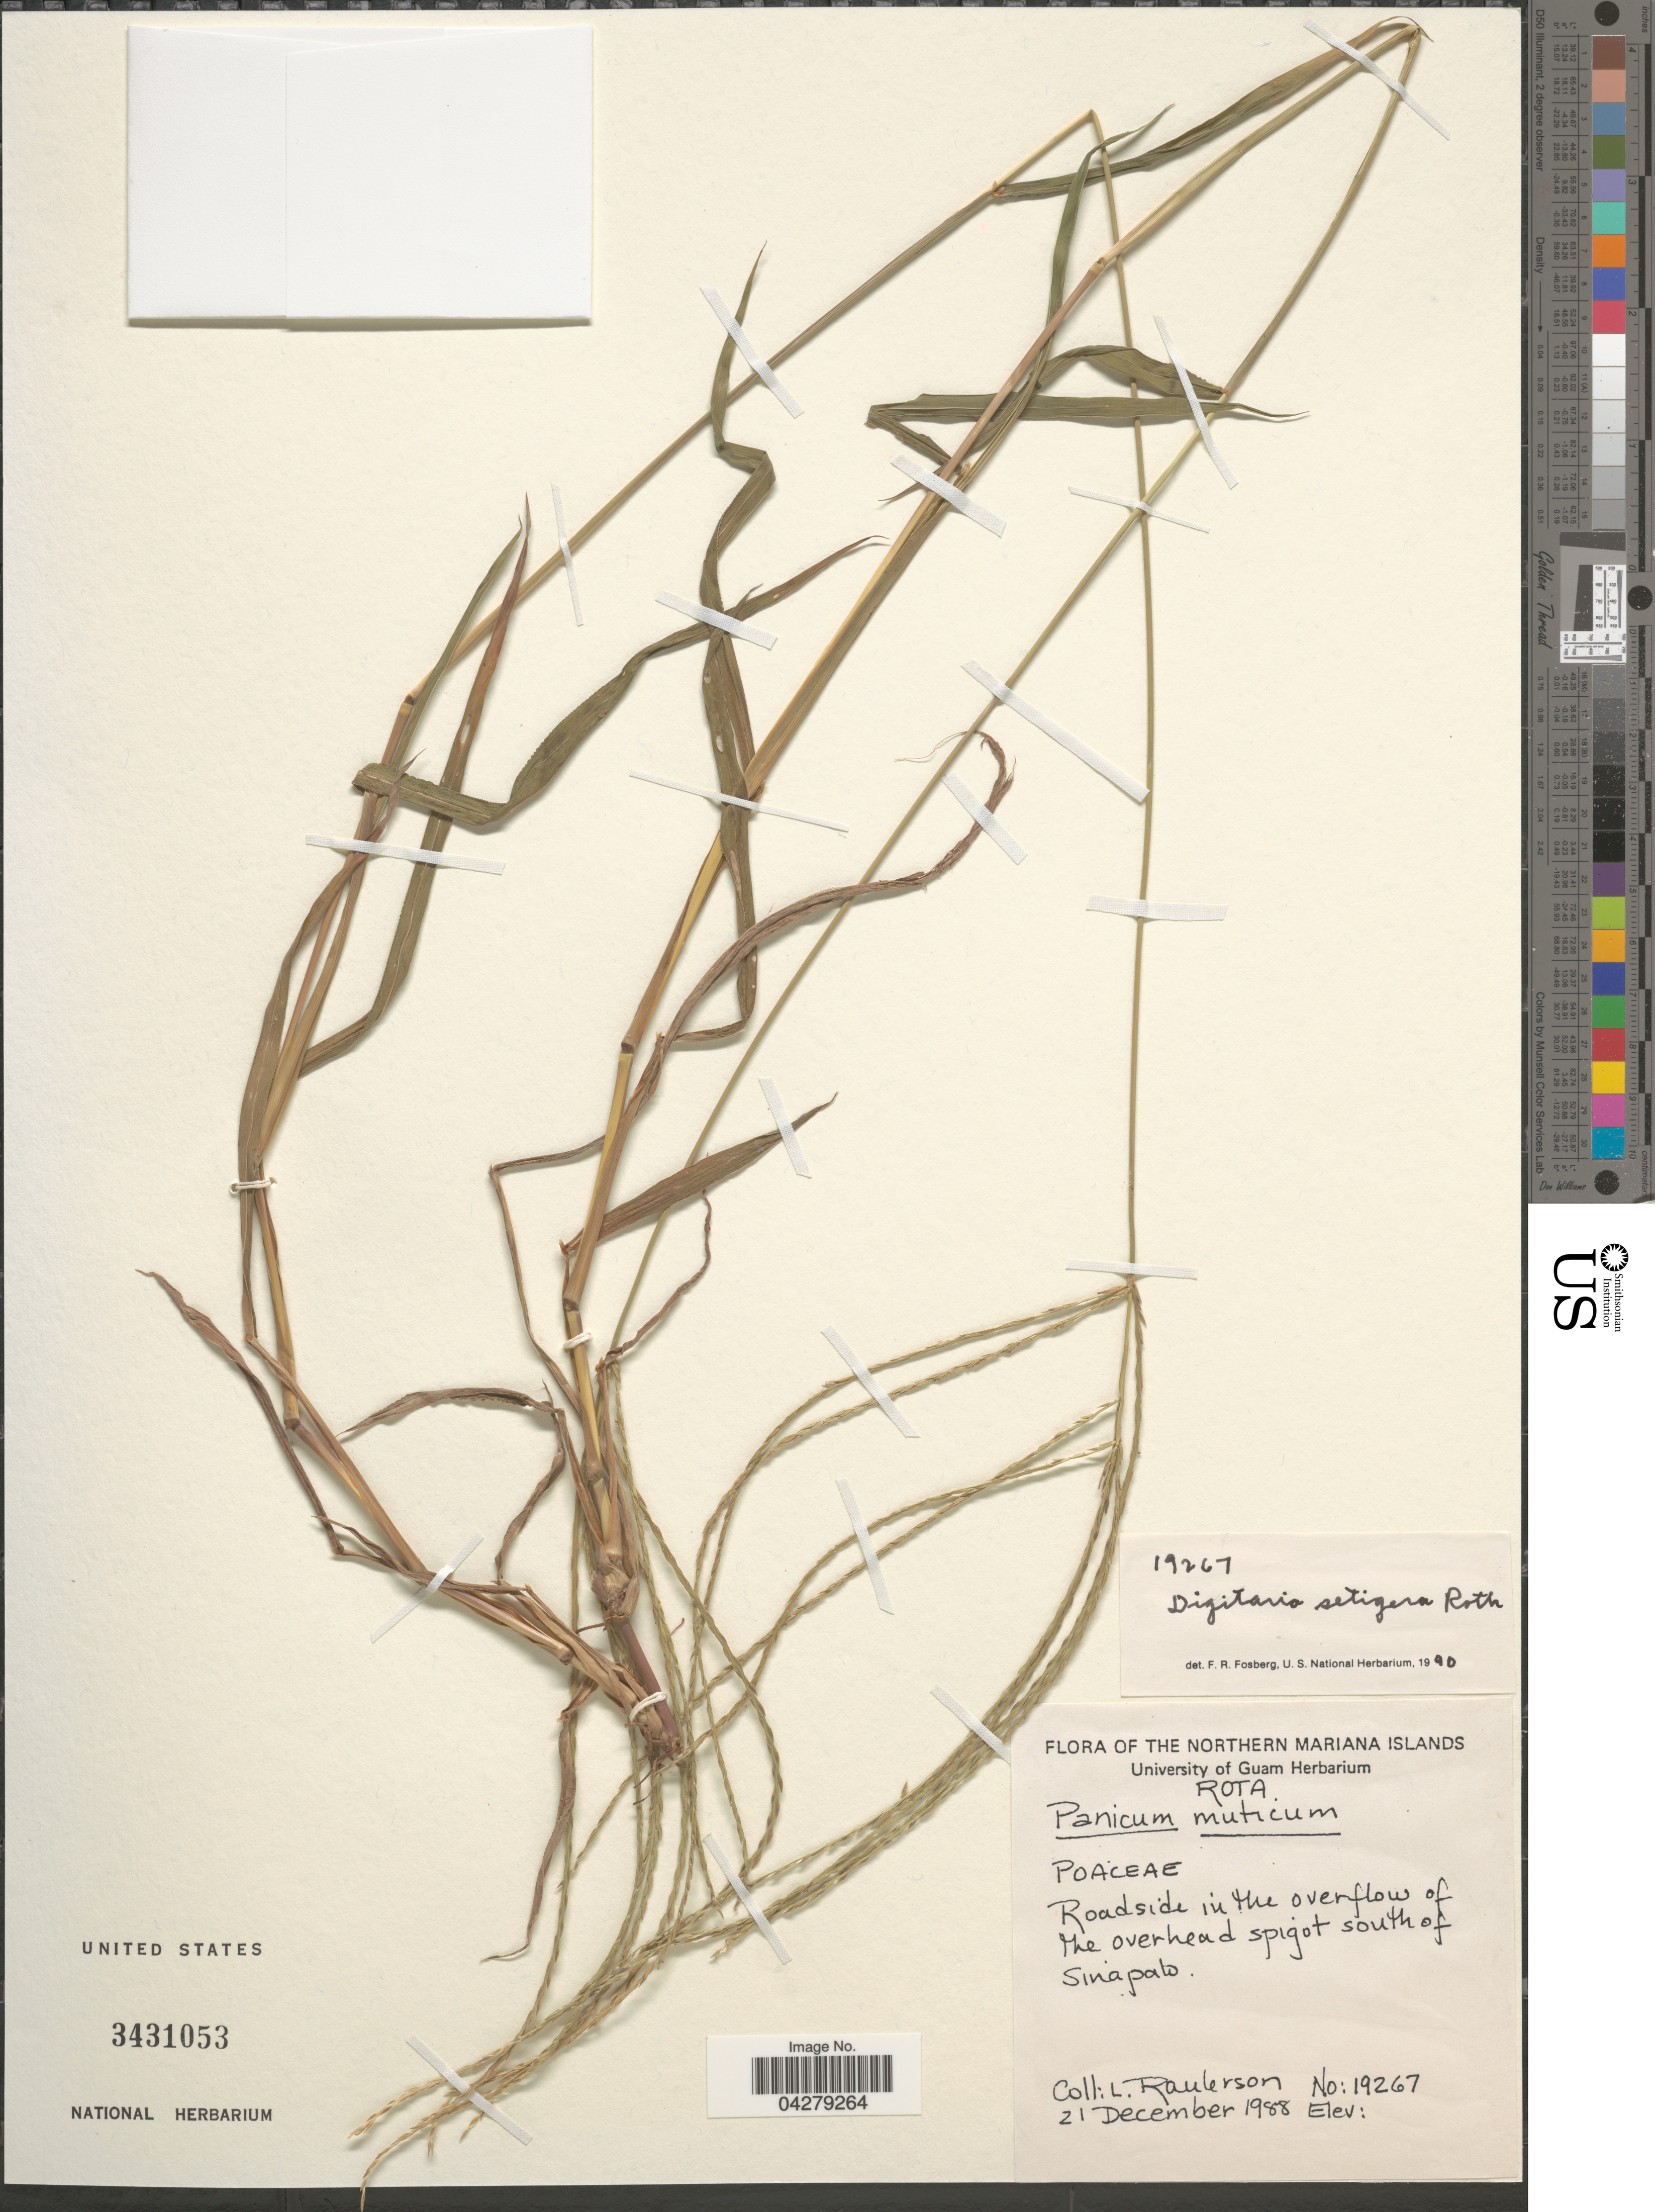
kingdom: Plantae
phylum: Tracheophyta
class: Liliopsida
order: Poales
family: Poaceae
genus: Digitaria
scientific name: Digitaria setigera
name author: Roth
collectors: L. Raulerson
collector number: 19267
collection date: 1988-12-21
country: Northern Mariana Islands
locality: Rota. Roadside in the overflow of the overhead spigot south of Sinapato.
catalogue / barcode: US 3431053